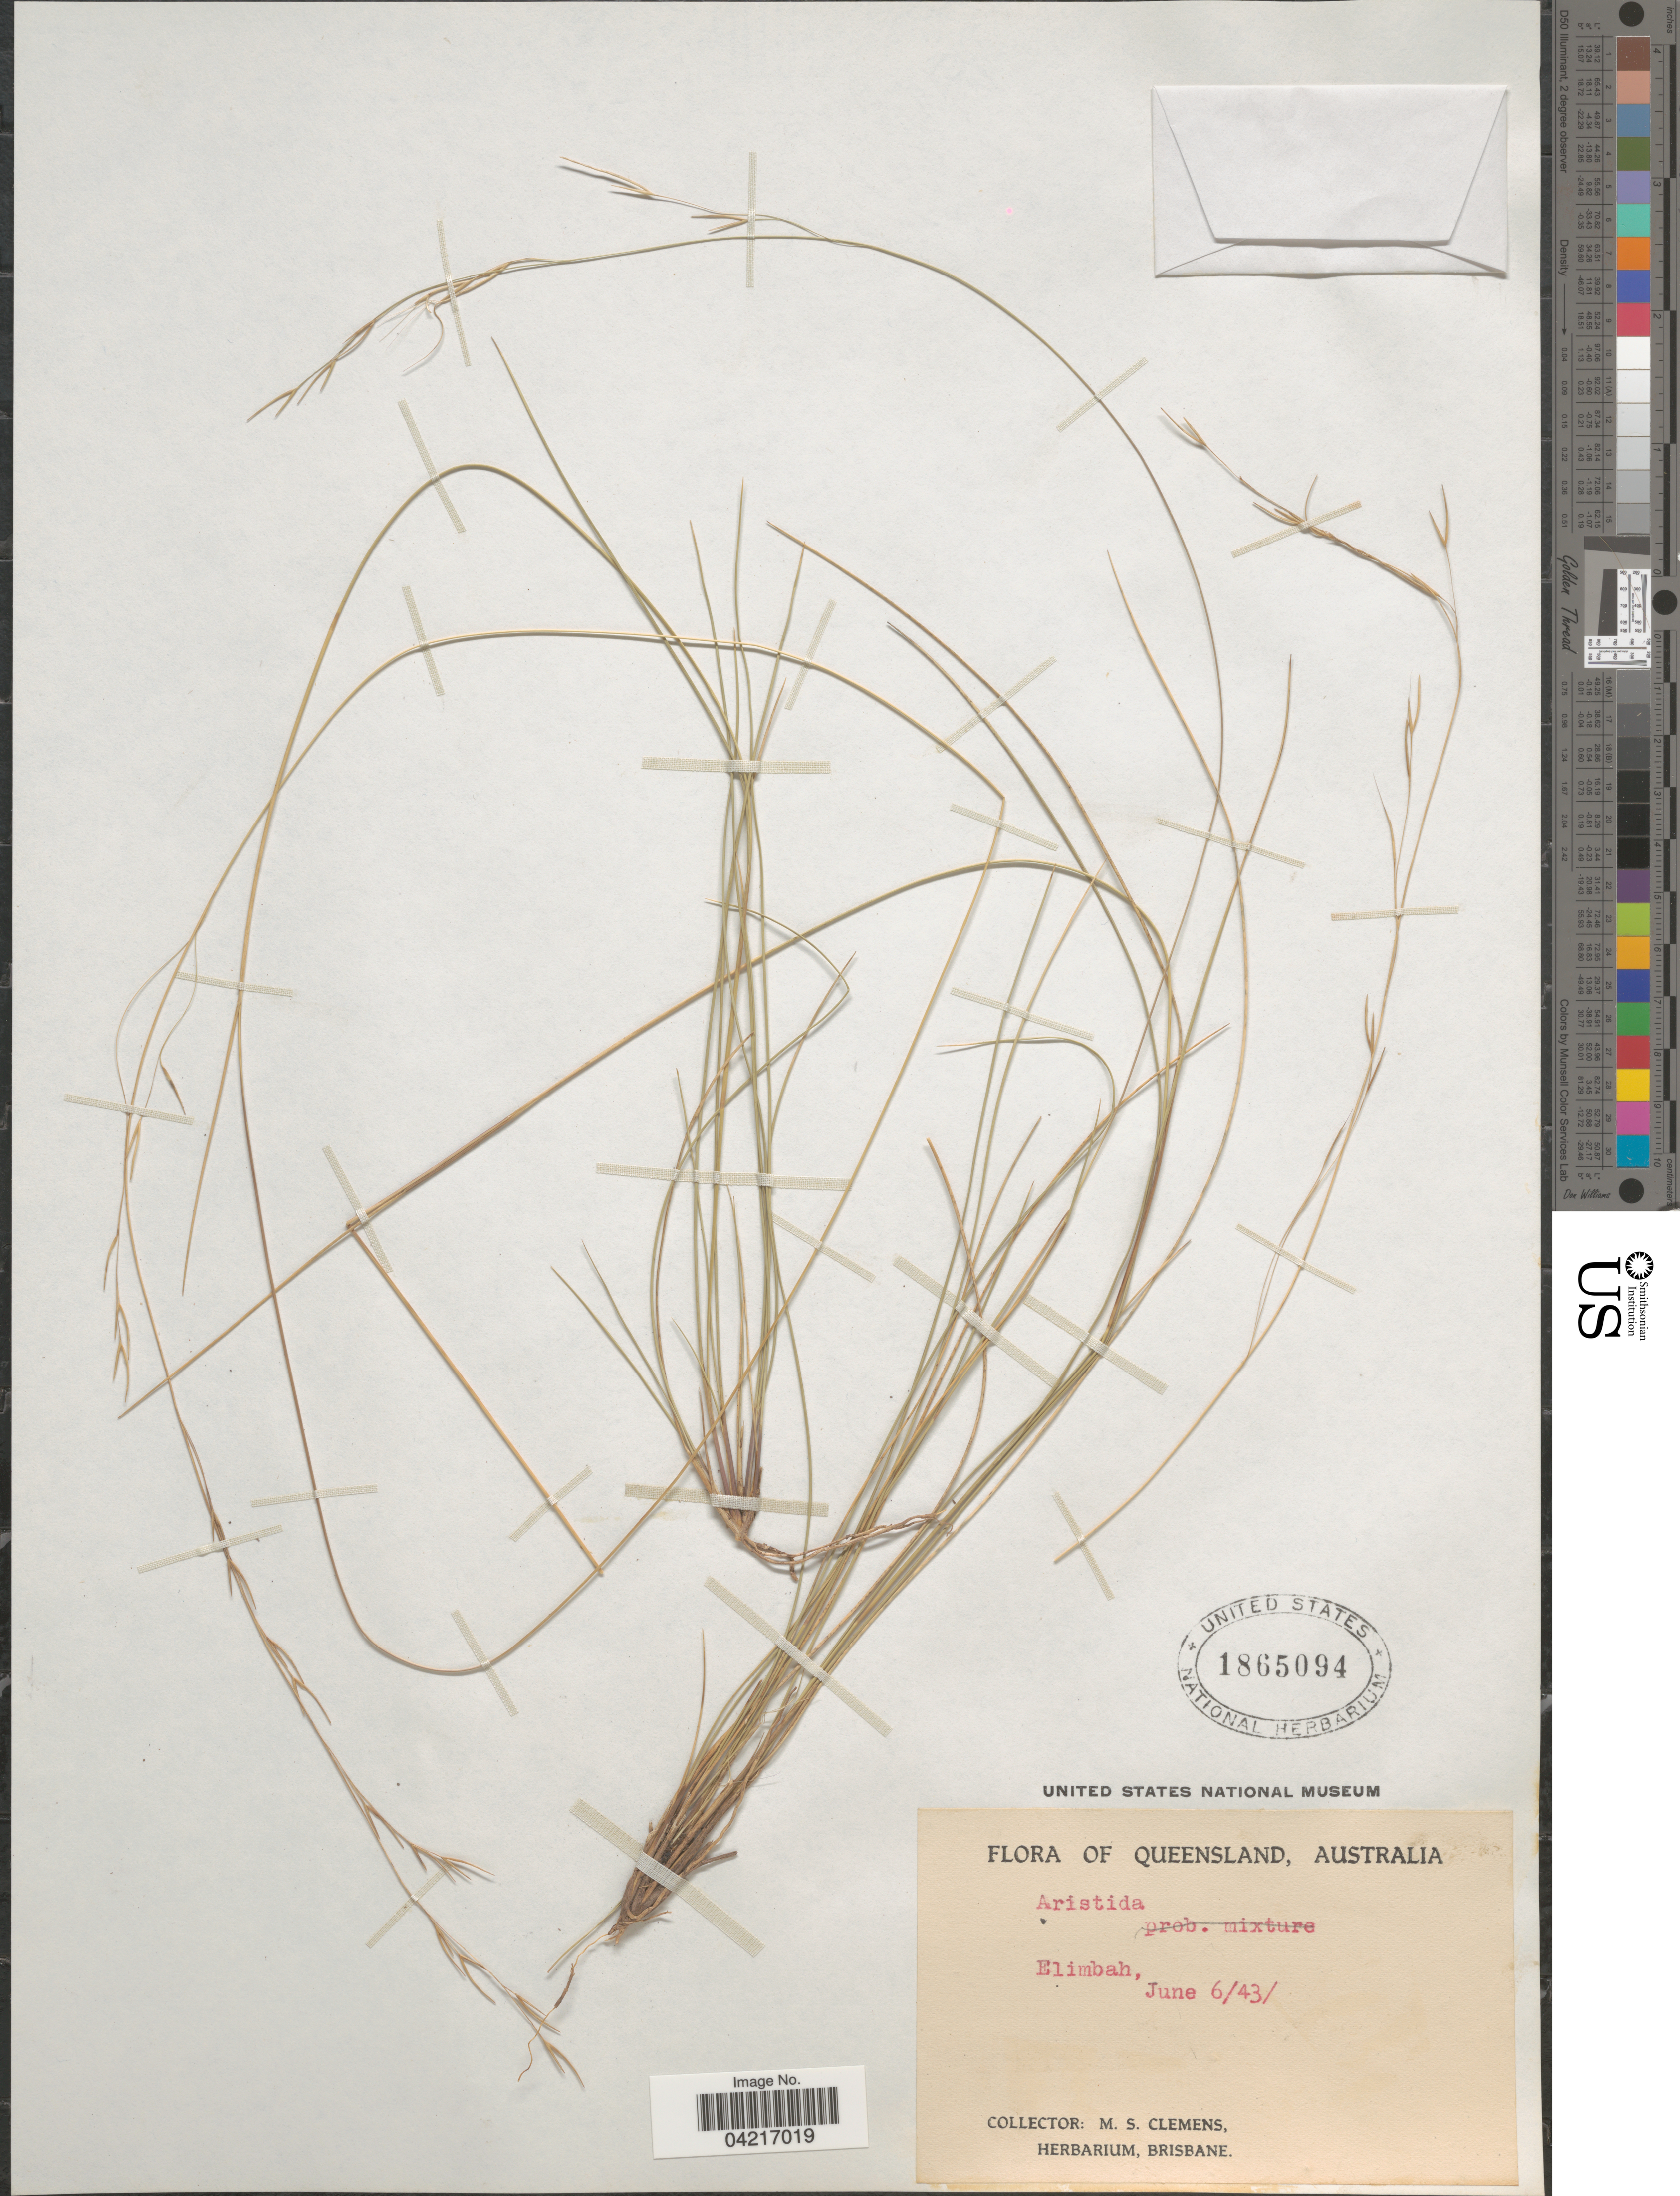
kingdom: Plantae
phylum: Tracheophyta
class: Liliopsida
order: Poales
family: Poaceae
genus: Aristida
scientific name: Aristida sp.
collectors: M. S. Clemens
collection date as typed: Transcribed d/m/y: 6/6/43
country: Australia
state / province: Queensland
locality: Elimbah.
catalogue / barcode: US 1865094